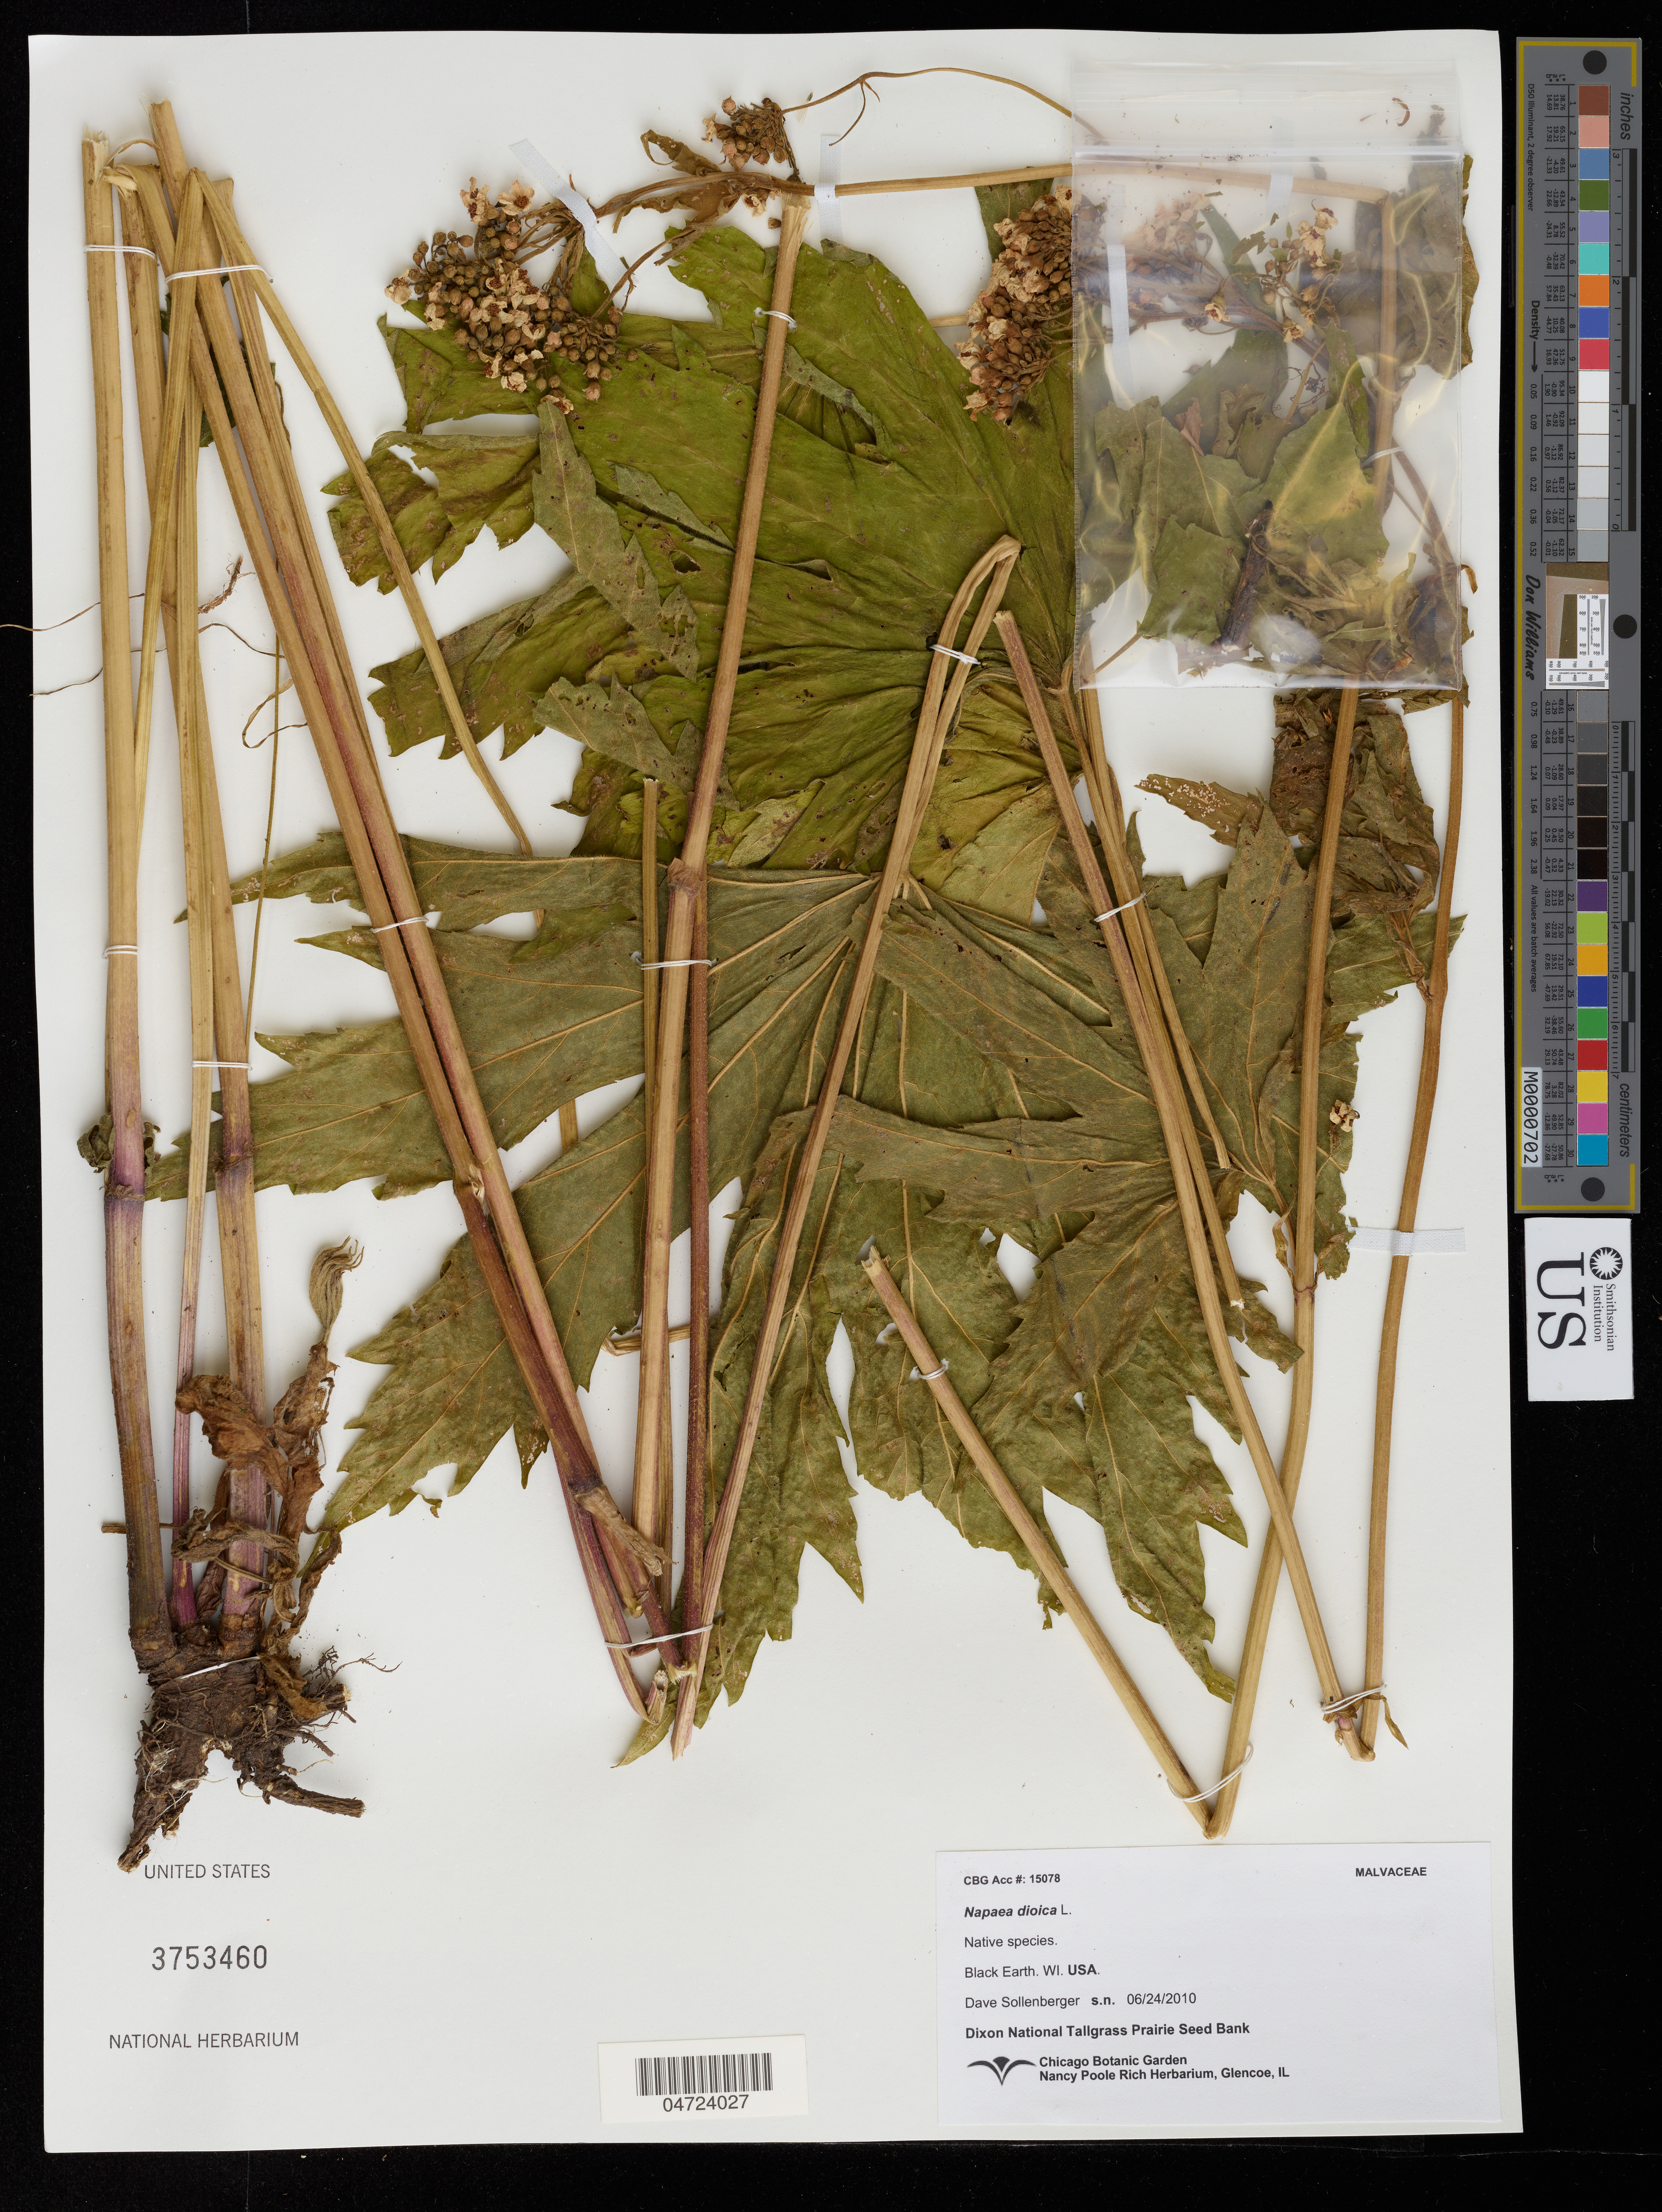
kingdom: Plantae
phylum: Tracheophyta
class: Magnoliopsida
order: Malvales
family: Malvaceae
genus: Napaea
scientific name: Napaea dioica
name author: L.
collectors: D. Sollenberger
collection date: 2010-06-24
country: United States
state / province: Wisconsin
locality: Black Earth.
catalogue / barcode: US 3753460